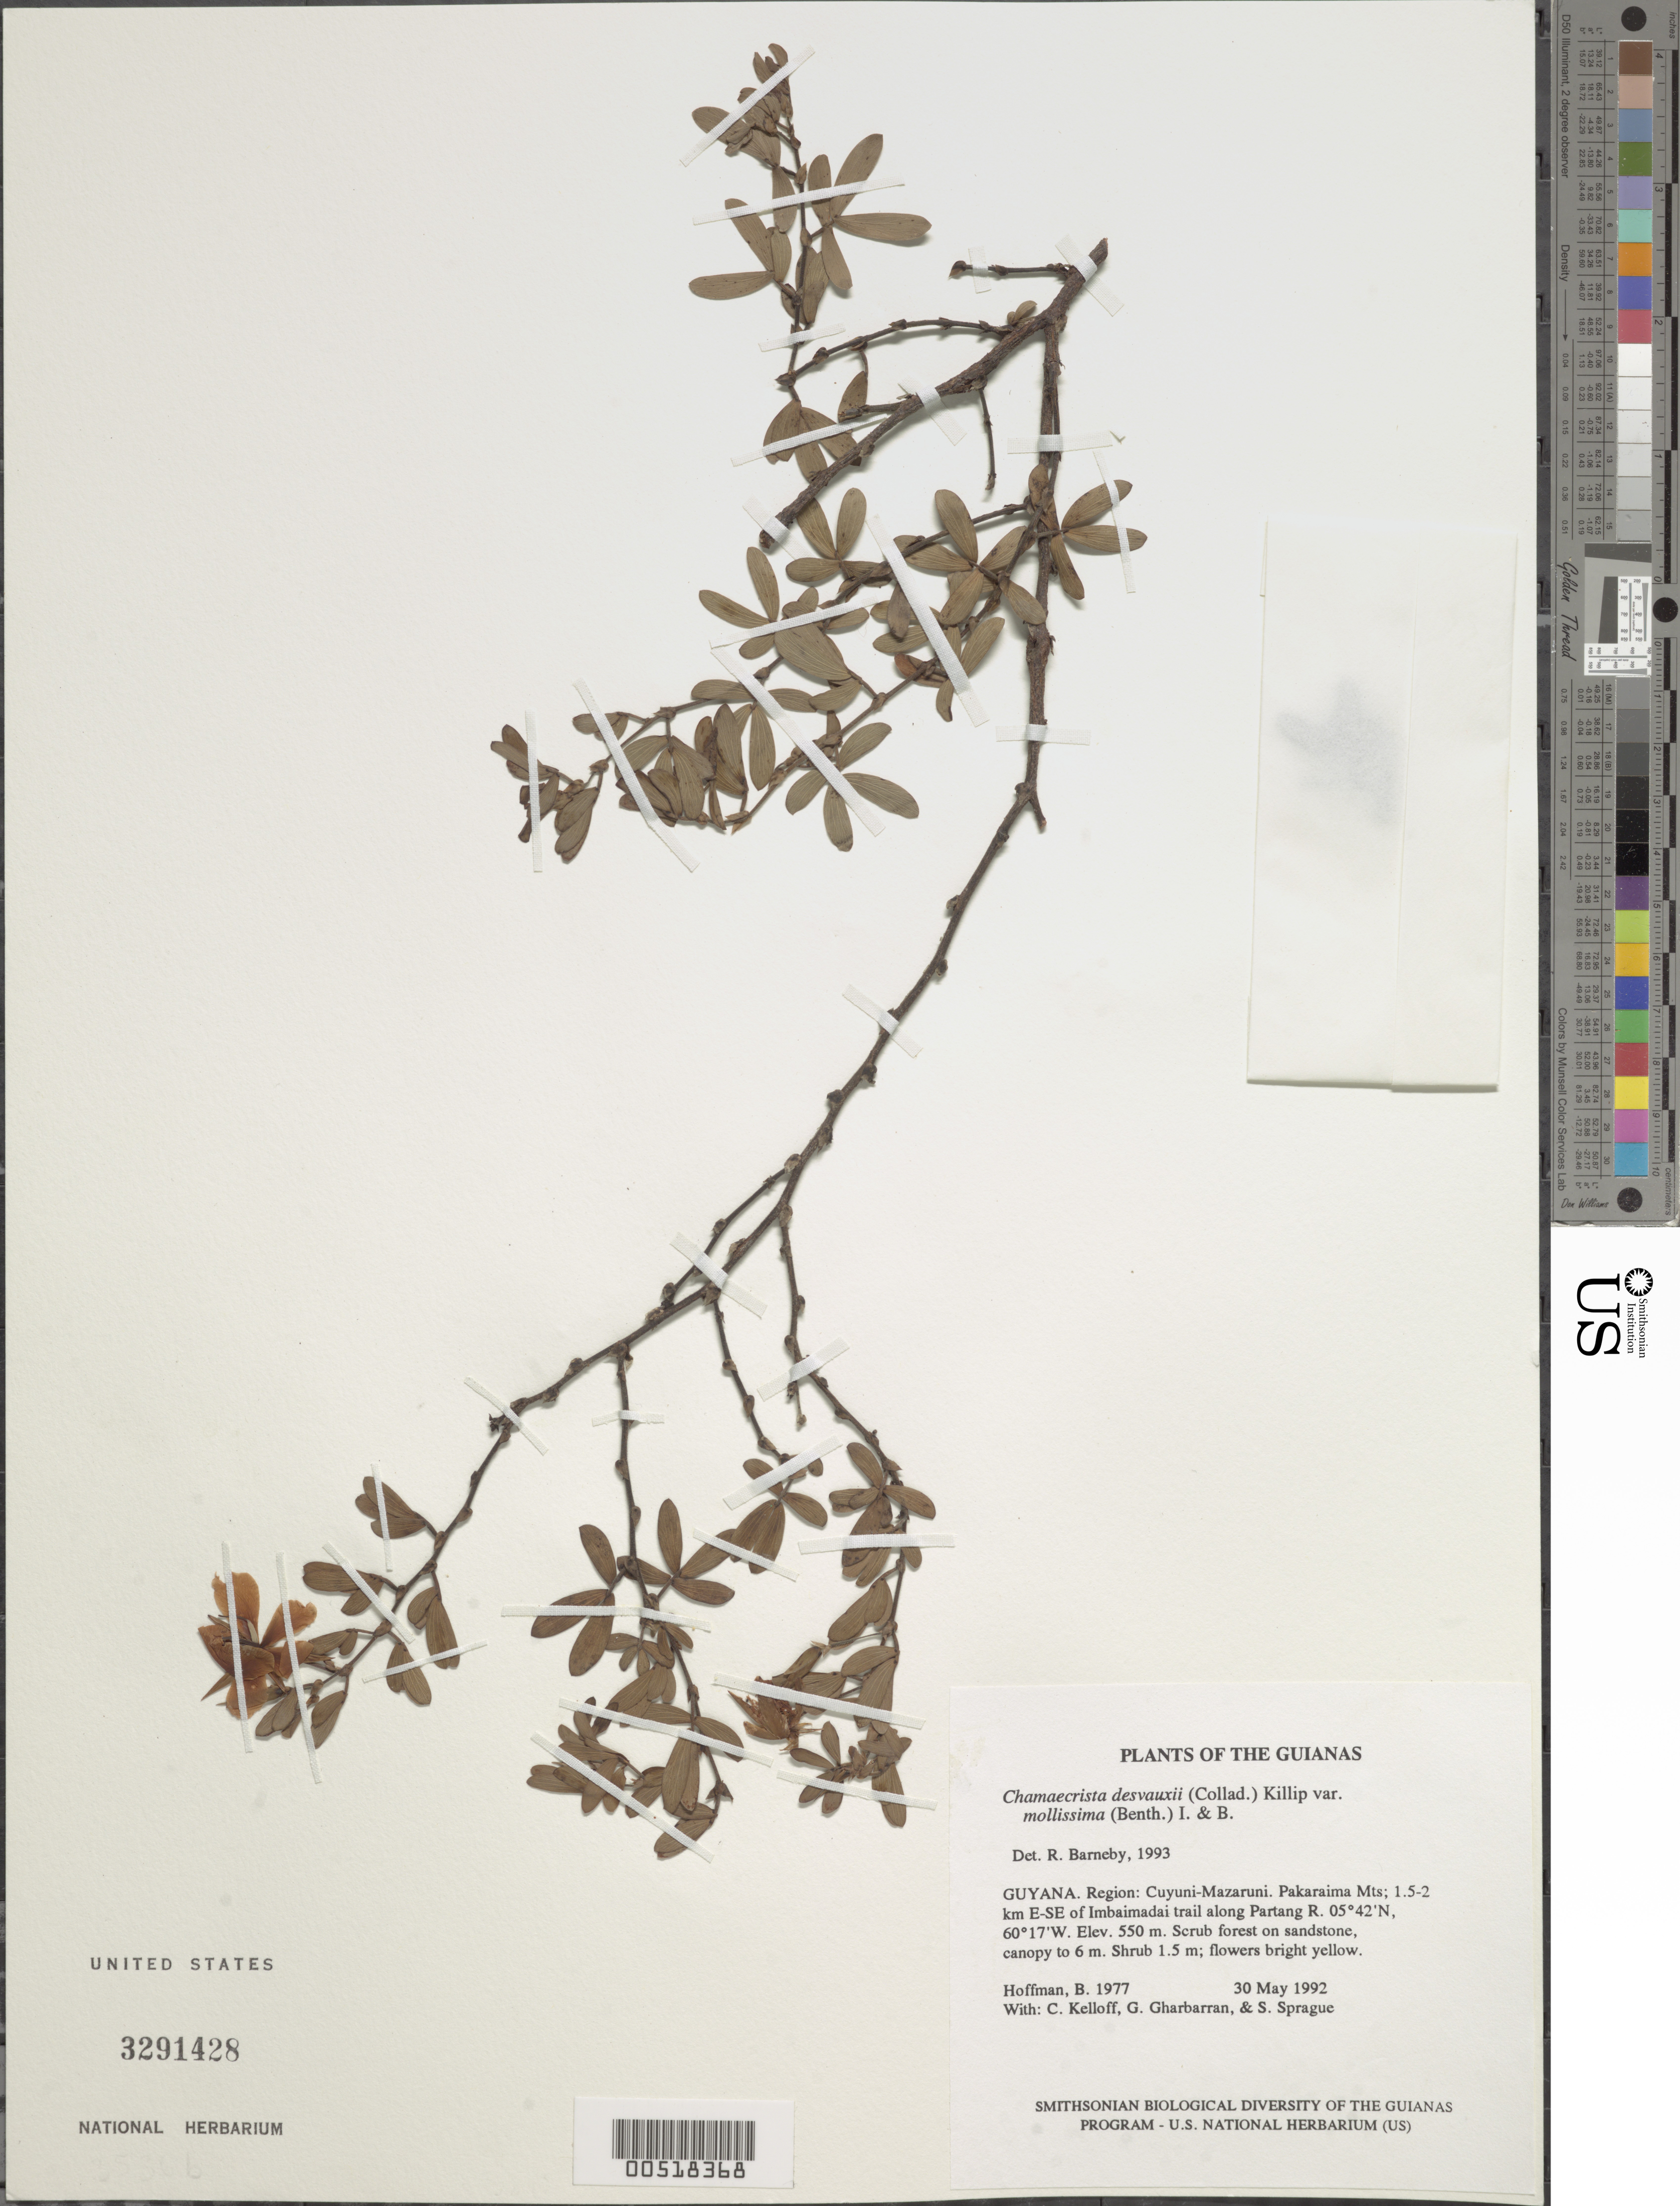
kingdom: Plantae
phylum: Tracheophyta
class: Magnoliopsida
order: Fabales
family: Fabaceae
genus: Chamaecrista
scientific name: Chamaecrista desvauxii var. mollissima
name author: (Benth.) H.S. Irwin & Barneby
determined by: Barneby, Rupert C., (NY)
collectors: B. Hoffman, C. L. Kelloff, G. Gharbarran & S. Sprague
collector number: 1977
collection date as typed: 30 May 1992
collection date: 1992-05-30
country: Guyana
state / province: Cuyuni-Mazaruni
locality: Pakaraima Mts; 1.5-2 km ESE of Imbaimadai trail along Partang River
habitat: Scrub forest on sandstone, canopy to 6 m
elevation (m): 550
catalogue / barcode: US 3291428